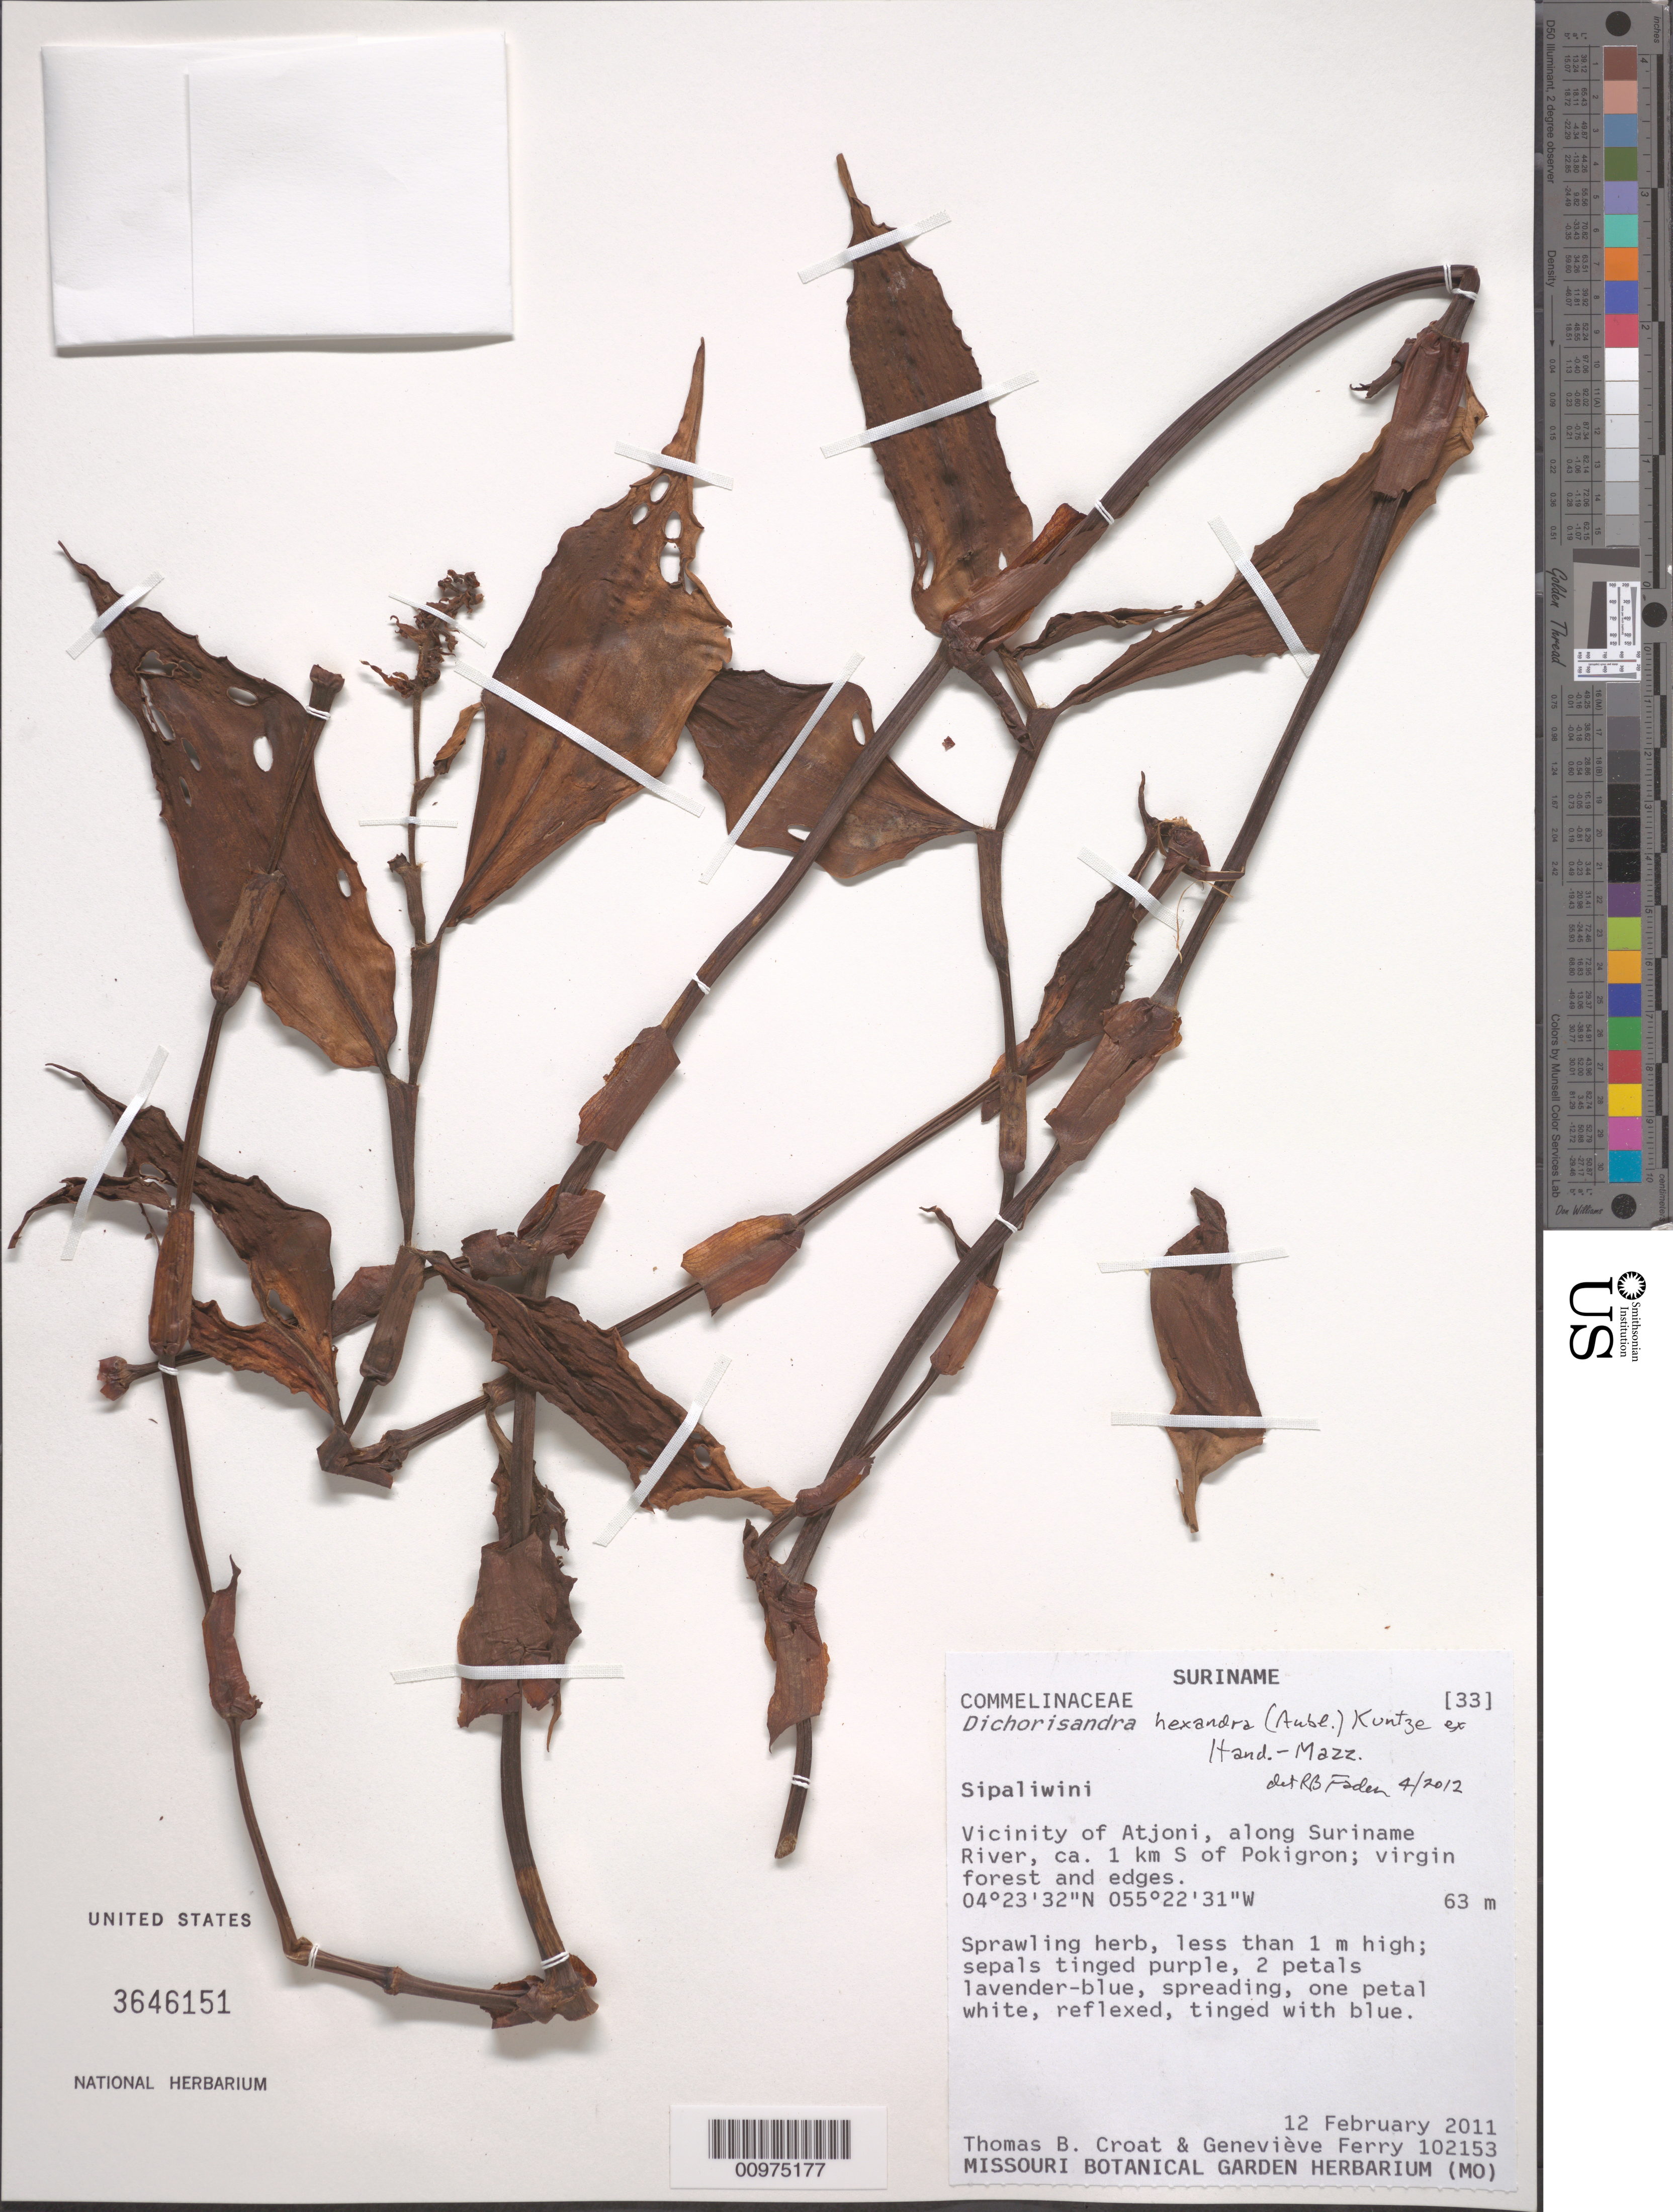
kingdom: Plantae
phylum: Tracheophyta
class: Liliopsida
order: Commelinales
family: Commelinaceae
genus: Dichorisandra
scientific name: Dichorisandra hexandra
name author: (Aubl.) Standl.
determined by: Faden, Robert B., (US), Smithsonian Institution - National Museum of Natural History (UNITED STATES)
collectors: G. Ferry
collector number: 102153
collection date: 2011-02-12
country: Suriname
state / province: Sipaliwini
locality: Vicinity of Atjoni, along Suriname River, ca. 1 km S of Pokigron; virgin forest and edges.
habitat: virgin forest and edges.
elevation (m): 63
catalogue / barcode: US 3646151